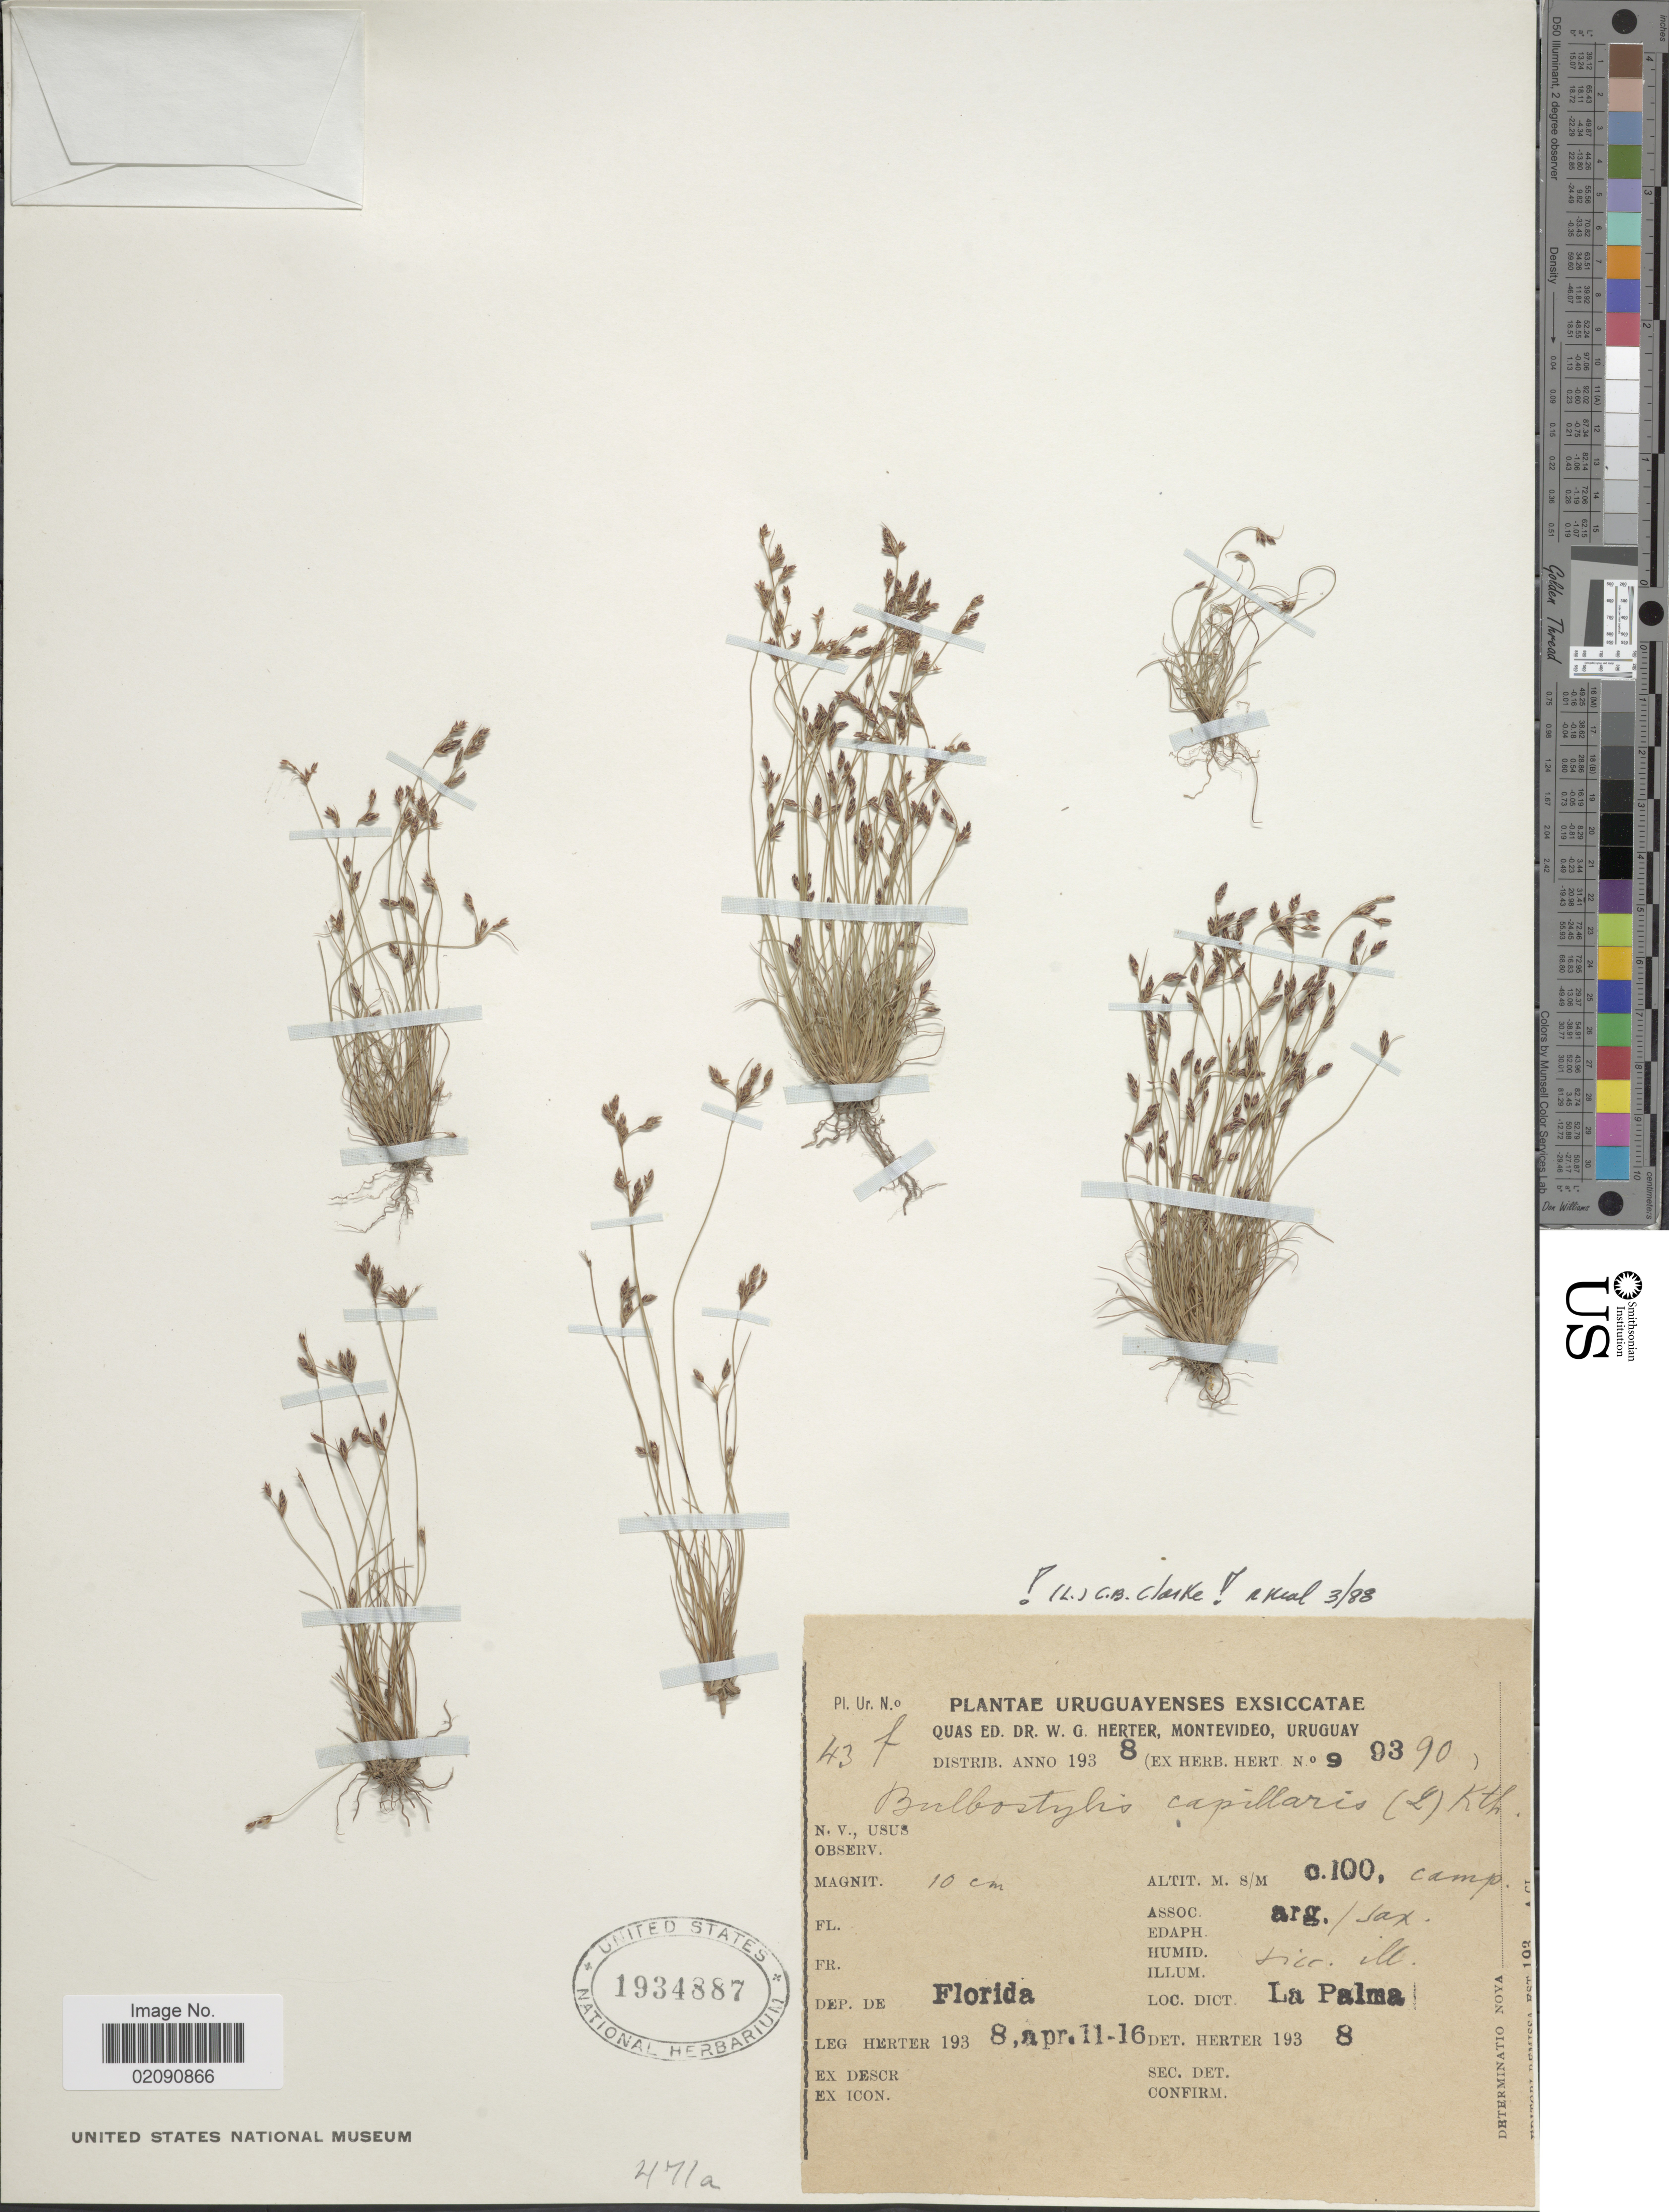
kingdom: Plantae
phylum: Tracheophyta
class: Liliopsida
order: Poales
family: Cyperaceae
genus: Bulbostylis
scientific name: Bulbostylis contracta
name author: (Kük. ex Osten) M. G. López & D.A. Simpson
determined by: Maciel-Silva, J. F.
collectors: W. G. Herter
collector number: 99390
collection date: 1911-03-08/1916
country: Uruguay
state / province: Florida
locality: La Palma.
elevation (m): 100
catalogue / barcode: US 1934887